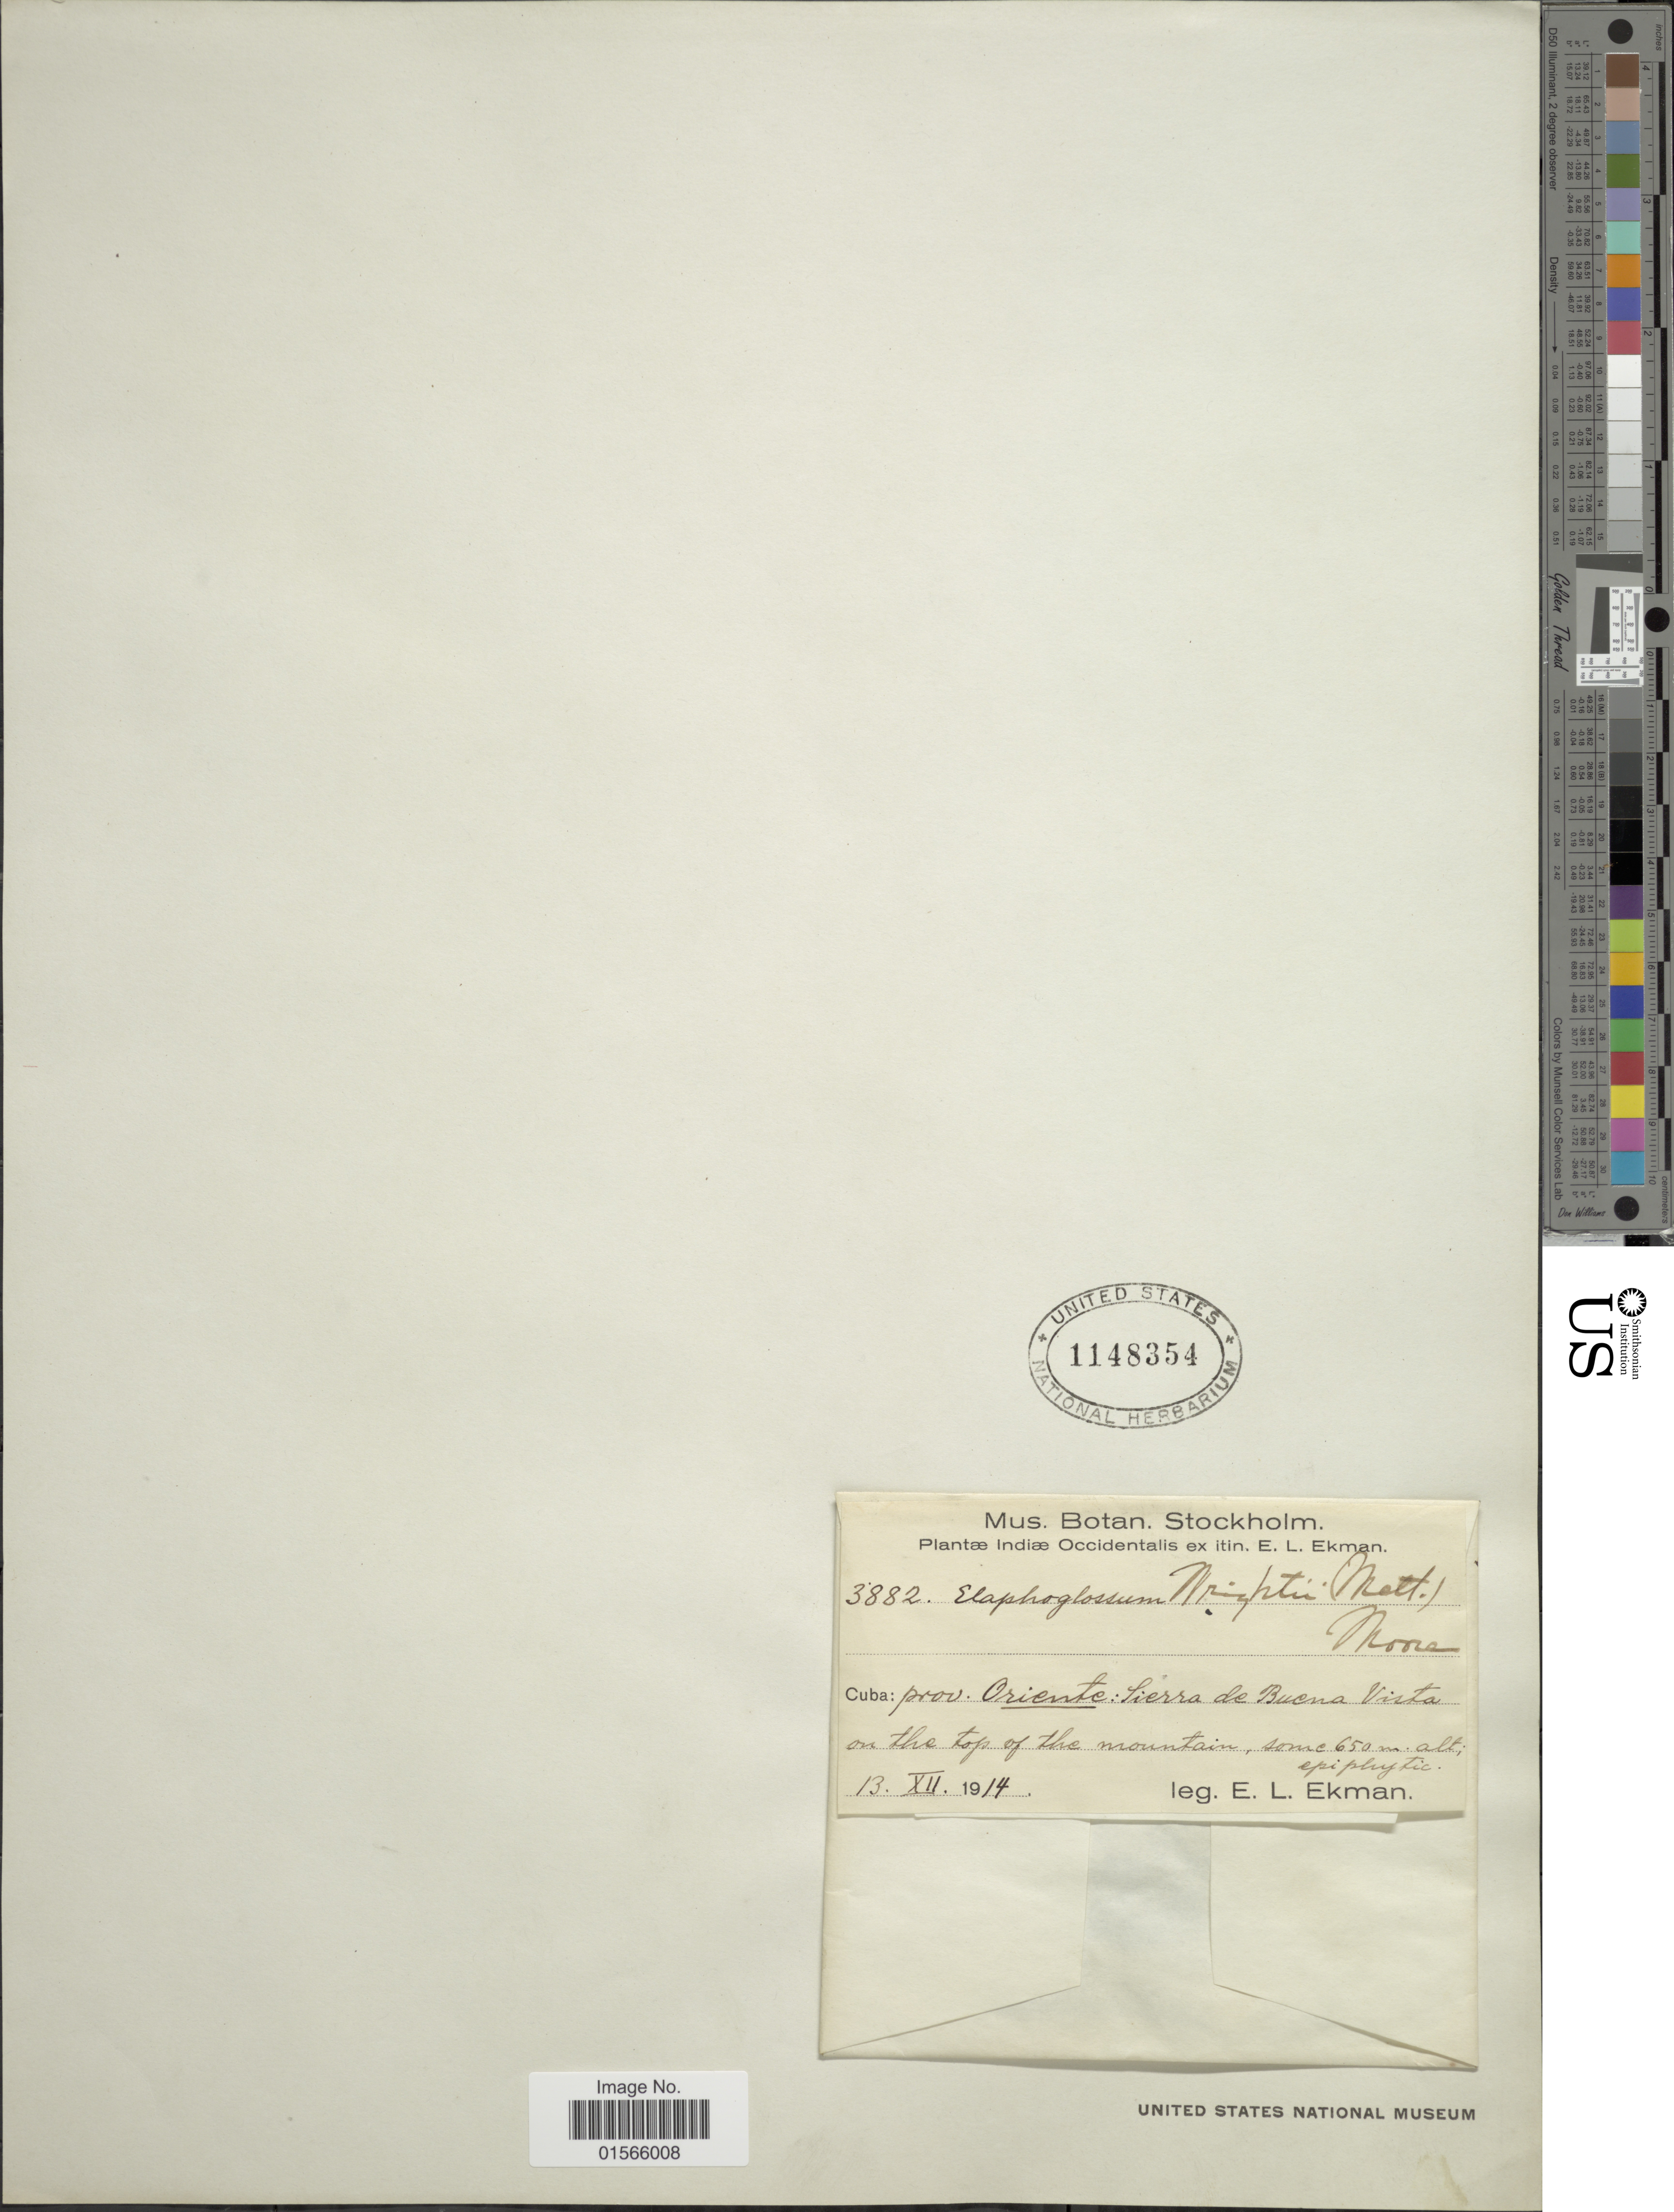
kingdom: Plantae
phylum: Tracheophyta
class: Polypodiopsida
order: Polypodiales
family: Dryopteridaceae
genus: Elaphoglossum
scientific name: Elaphoglossum wrightii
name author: (Mett. ex D.C. Eaton) T. Moore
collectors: E. L. Ekman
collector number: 3882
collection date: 1914-12-13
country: Cuba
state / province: Oriente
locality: Sierra de Buena Vista on the top of the mountain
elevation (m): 650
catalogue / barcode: US 1148354